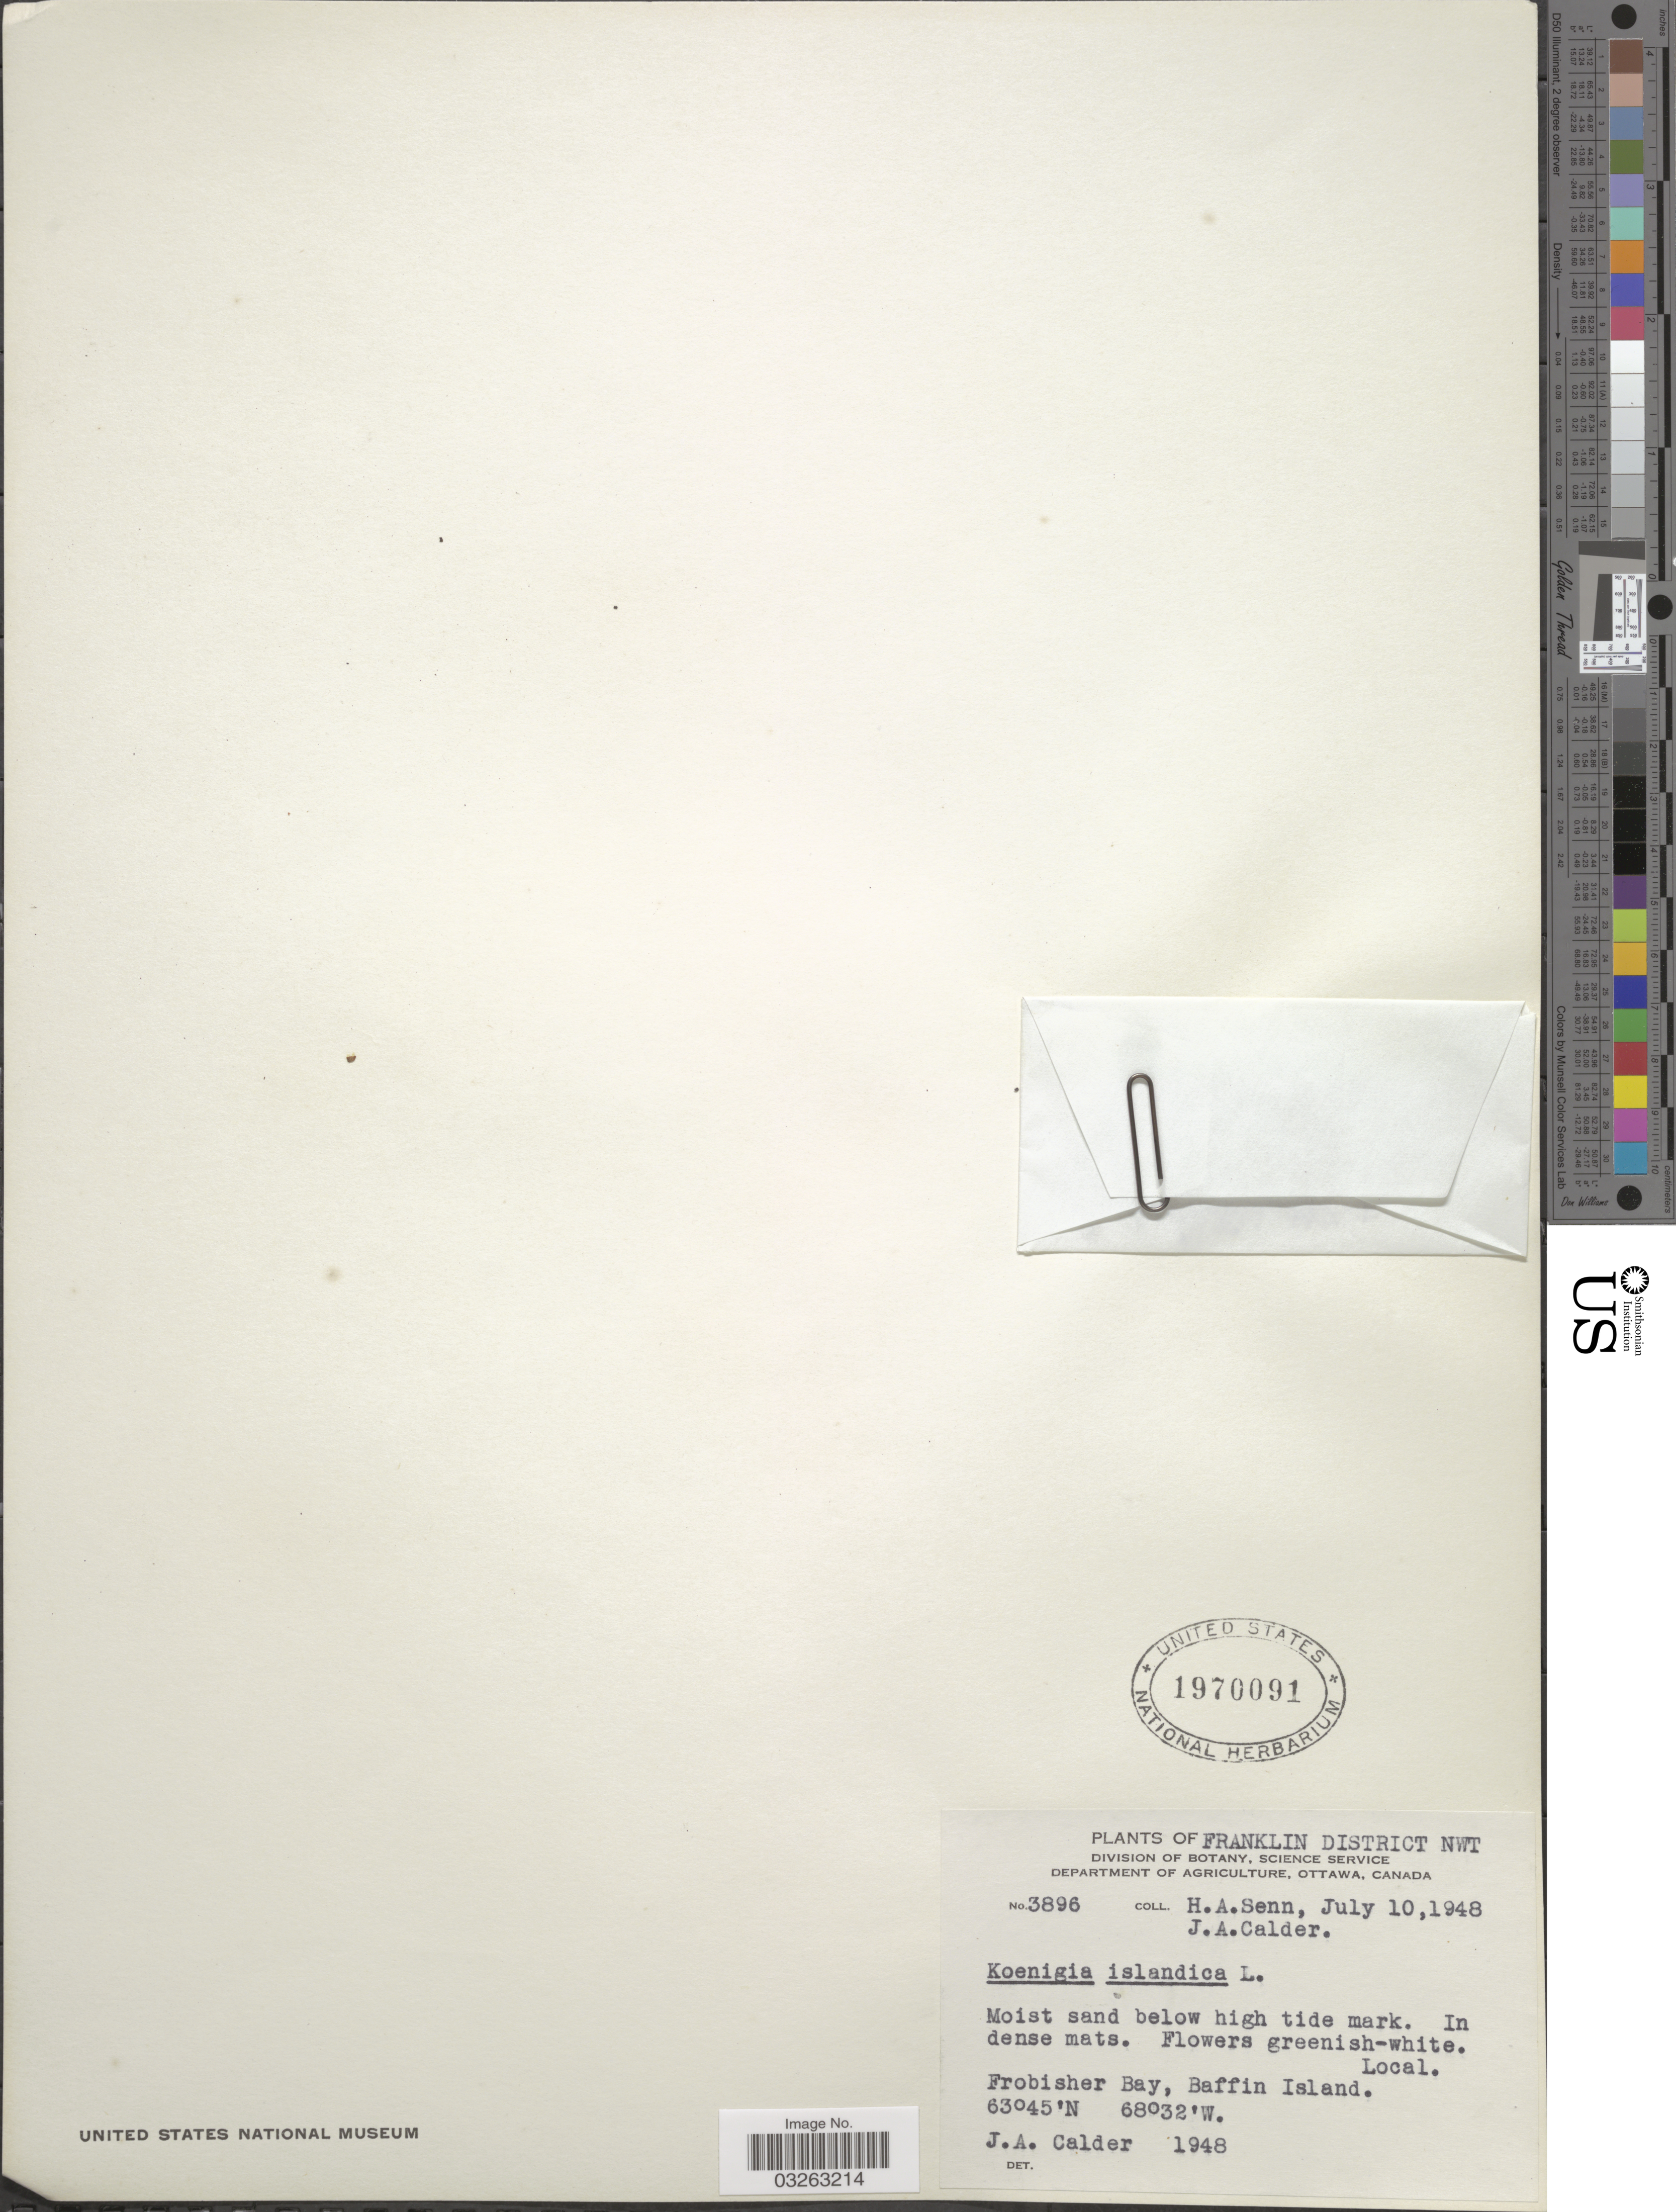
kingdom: Plantae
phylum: Tracheophyta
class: Magnoliopsida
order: Caryophyllales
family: Polygonaceae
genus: Koenigia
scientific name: Koenigia islandica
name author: L.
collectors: H. Senn & J. A. Calder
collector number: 3896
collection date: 1948-07-10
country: Canada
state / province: Northwest Territories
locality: Franklin District NWT. Frobisher Bay, Baffin Island.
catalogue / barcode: US 1970091